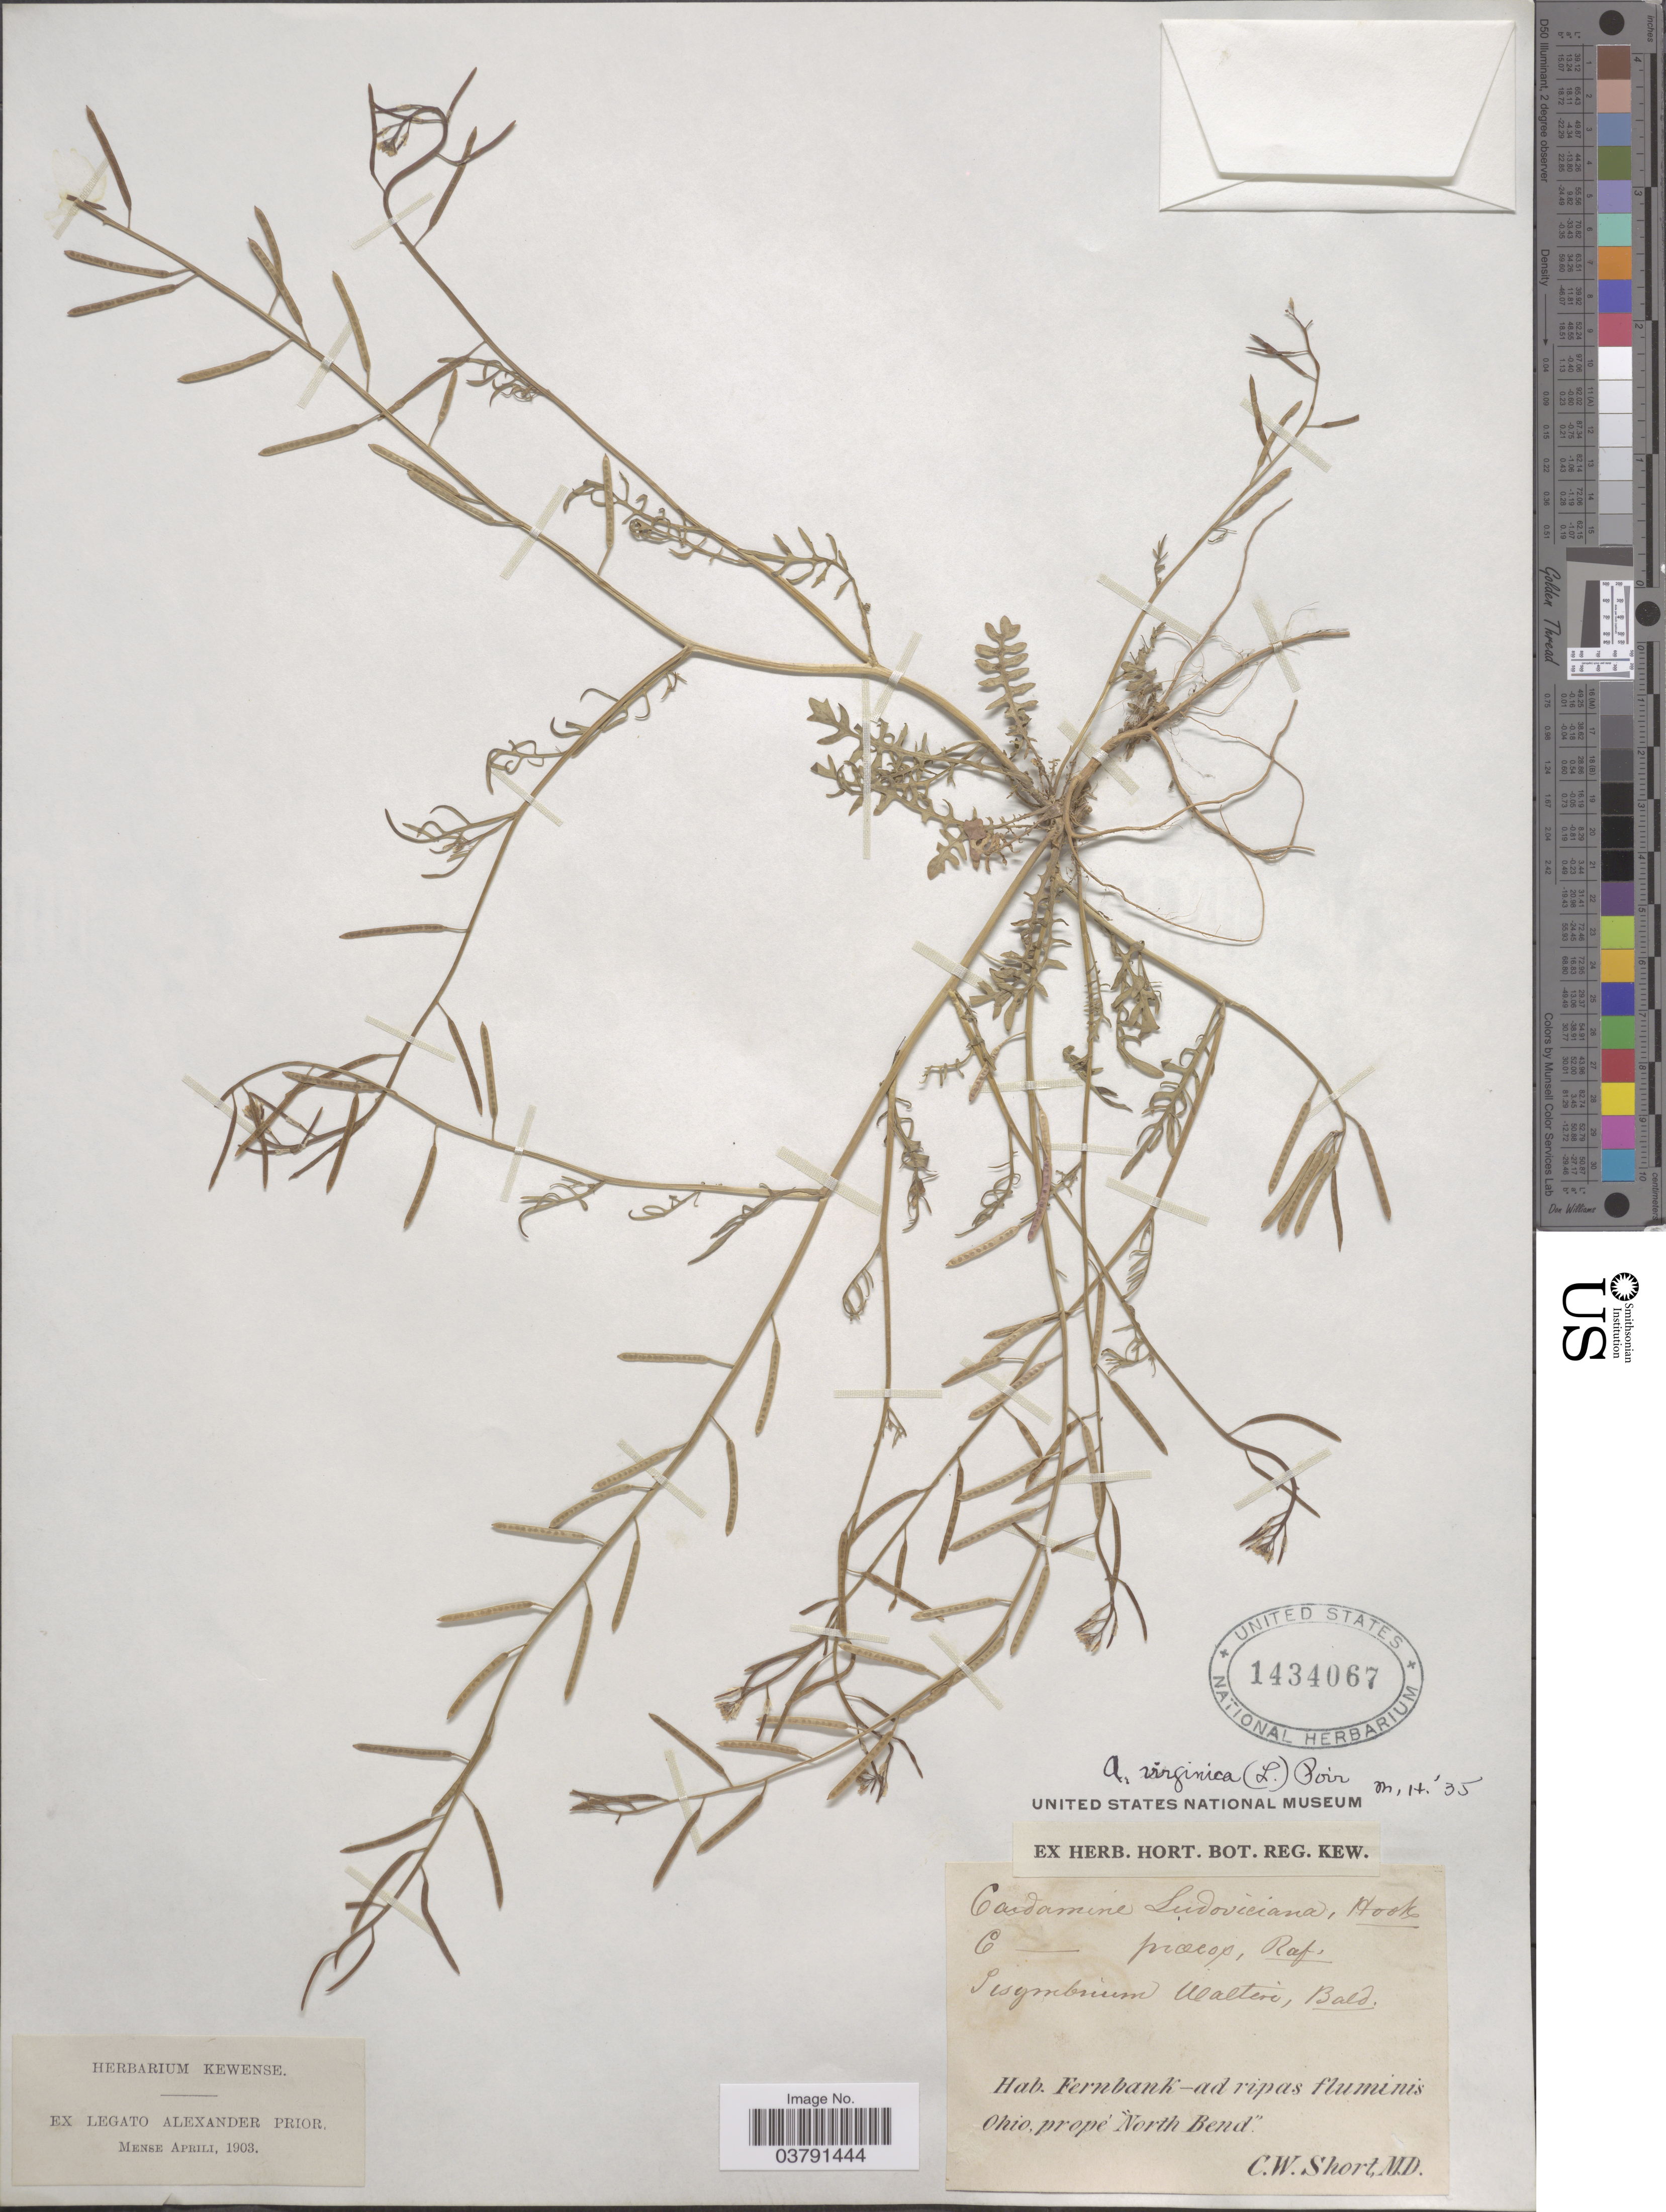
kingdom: Plantae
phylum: Tracheophyta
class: Magnoliopsida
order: Brassicales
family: Brassicaceae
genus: Planodes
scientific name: Planodes virginicum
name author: (L.) Greene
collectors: C. W. Short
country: United States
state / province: Ohio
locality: Fernbank - ad ripad fluminis Ohio, prope "North Bend".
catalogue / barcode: US 1434067